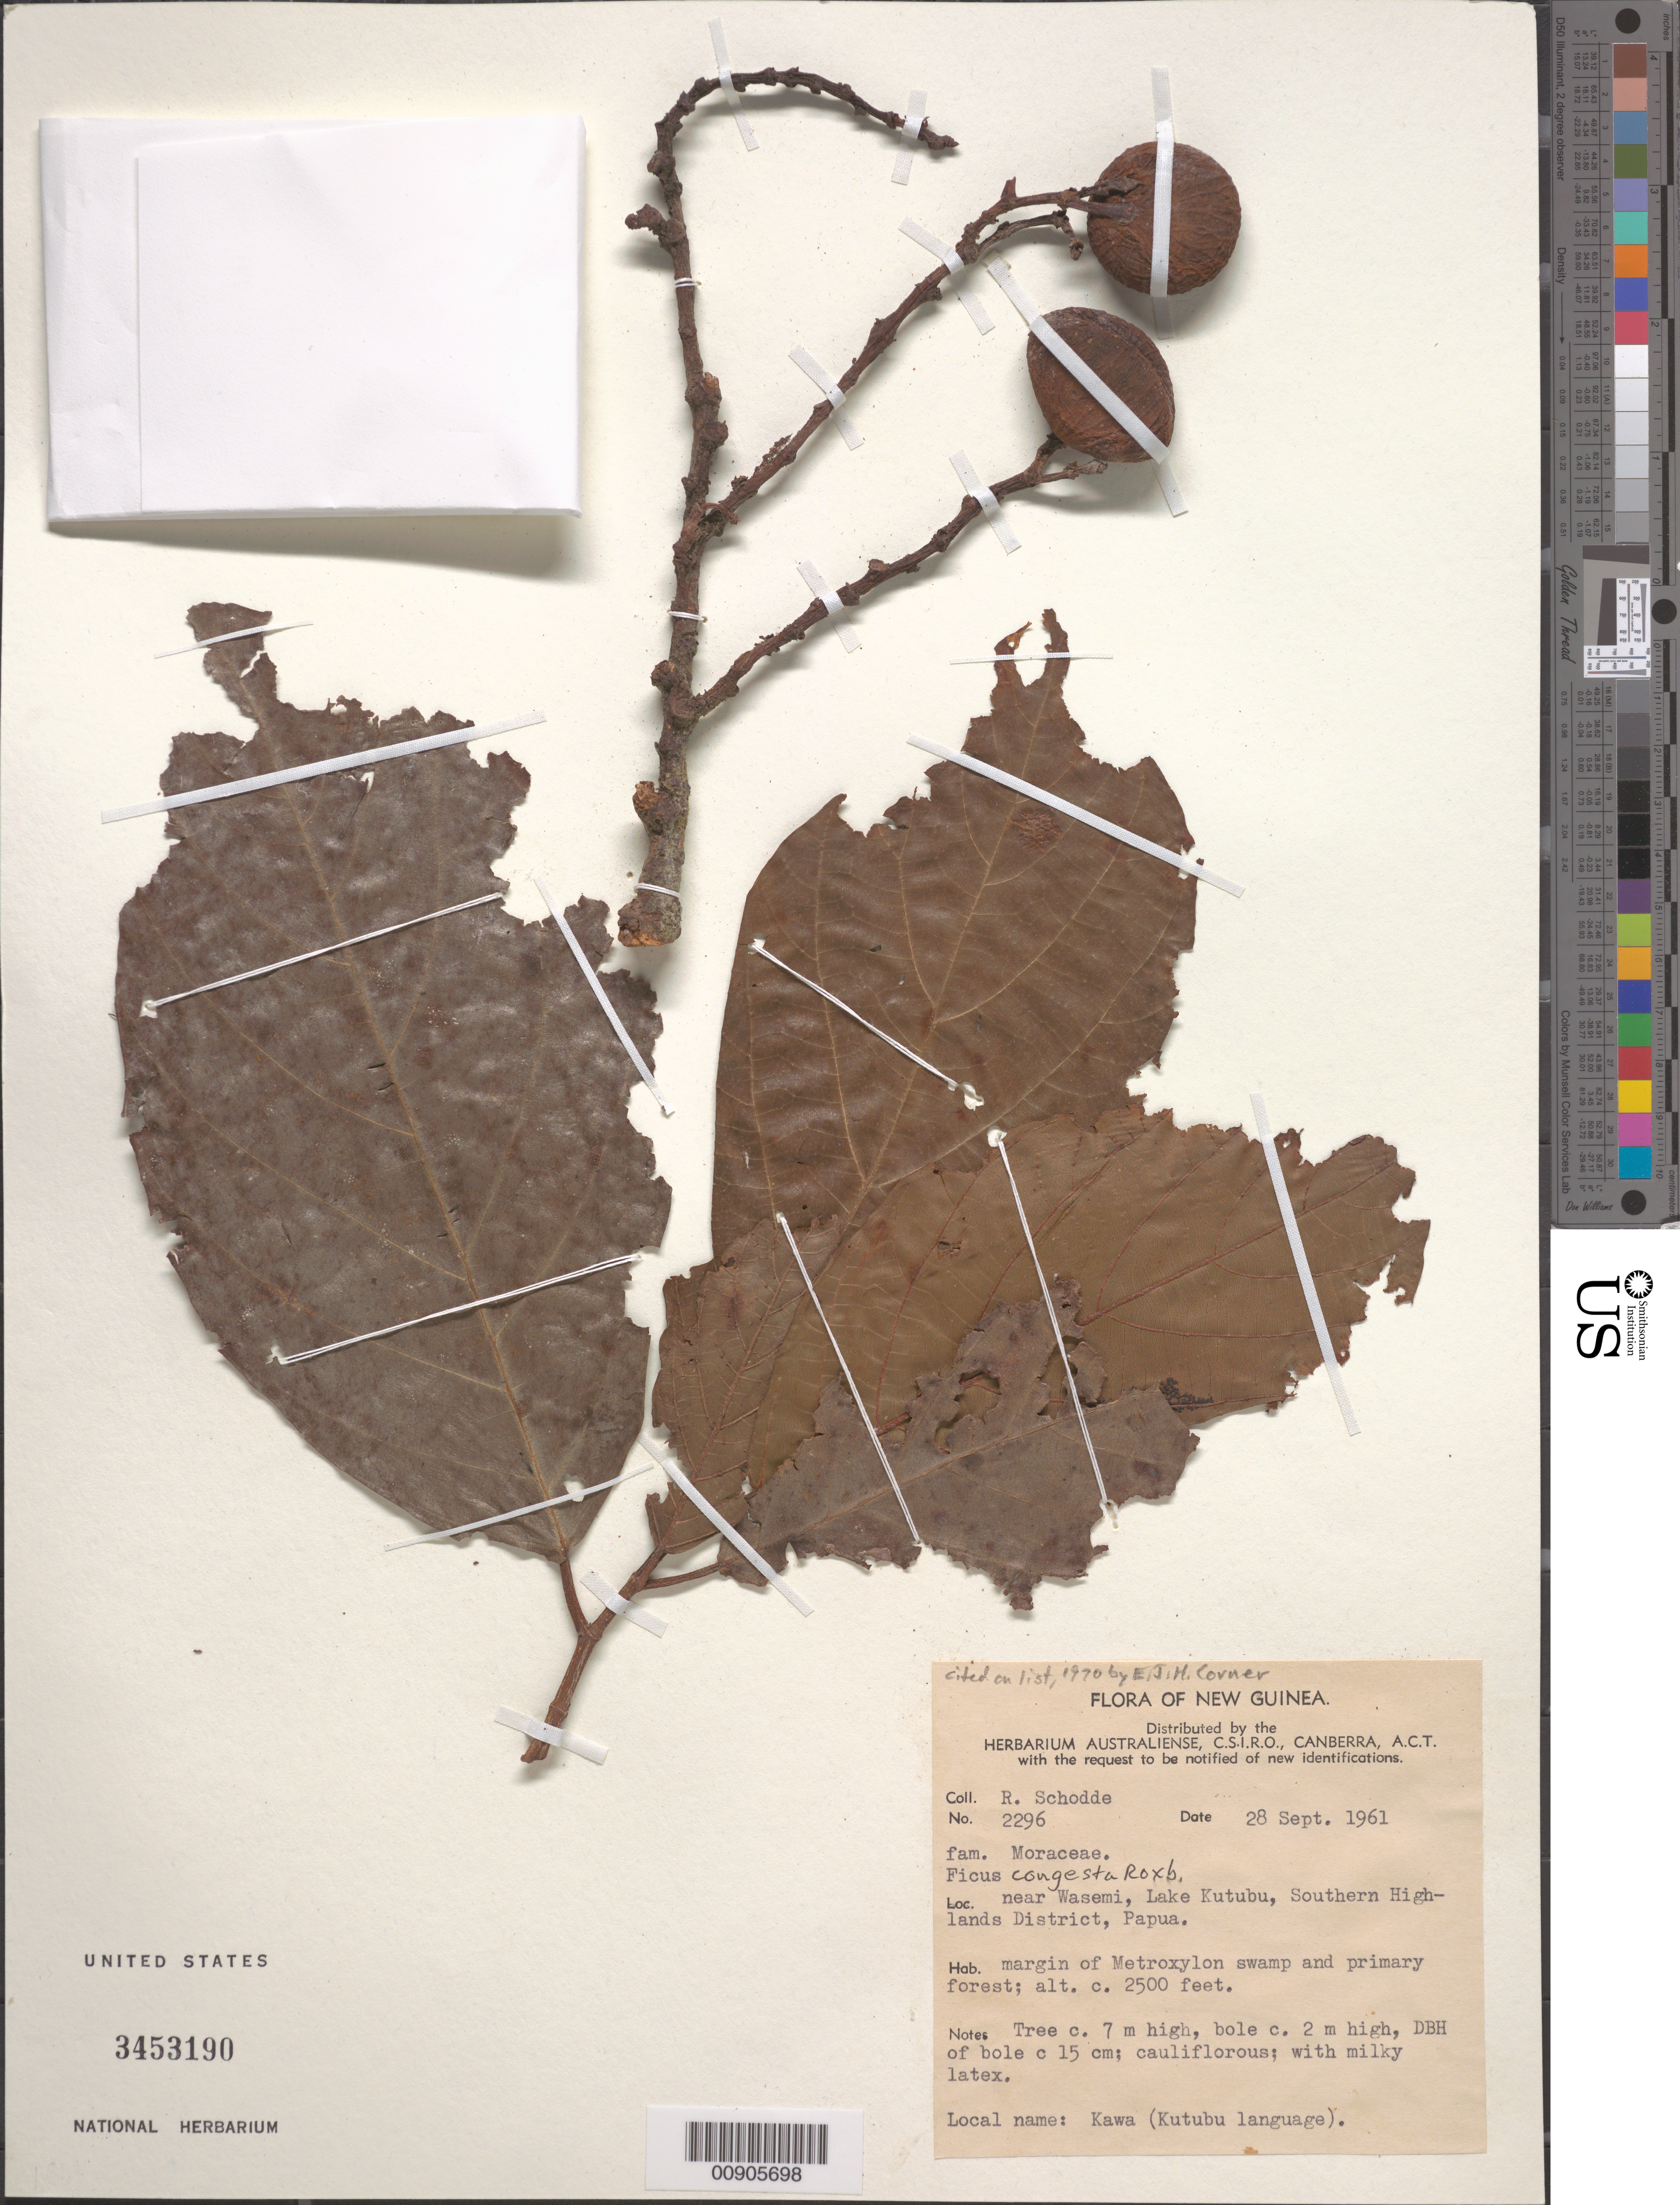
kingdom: Plantae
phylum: Tracheophyta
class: Magnoliopsida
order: Rosales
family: Moraceae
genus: Ficus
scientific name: Ficus congesta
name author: Roxb.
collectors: R. Schodde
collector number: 2296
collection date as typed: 28 Sep 1961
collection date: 1961-09-28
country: Papua New Guinea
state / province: Southern Highlands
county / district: Kutubu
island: New Guinea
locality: Southern highlands district, Lake Kutubu, near Wasemi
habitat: margin or Metroxylon swamp and primary forest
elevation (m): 762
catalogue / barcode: US 3453190